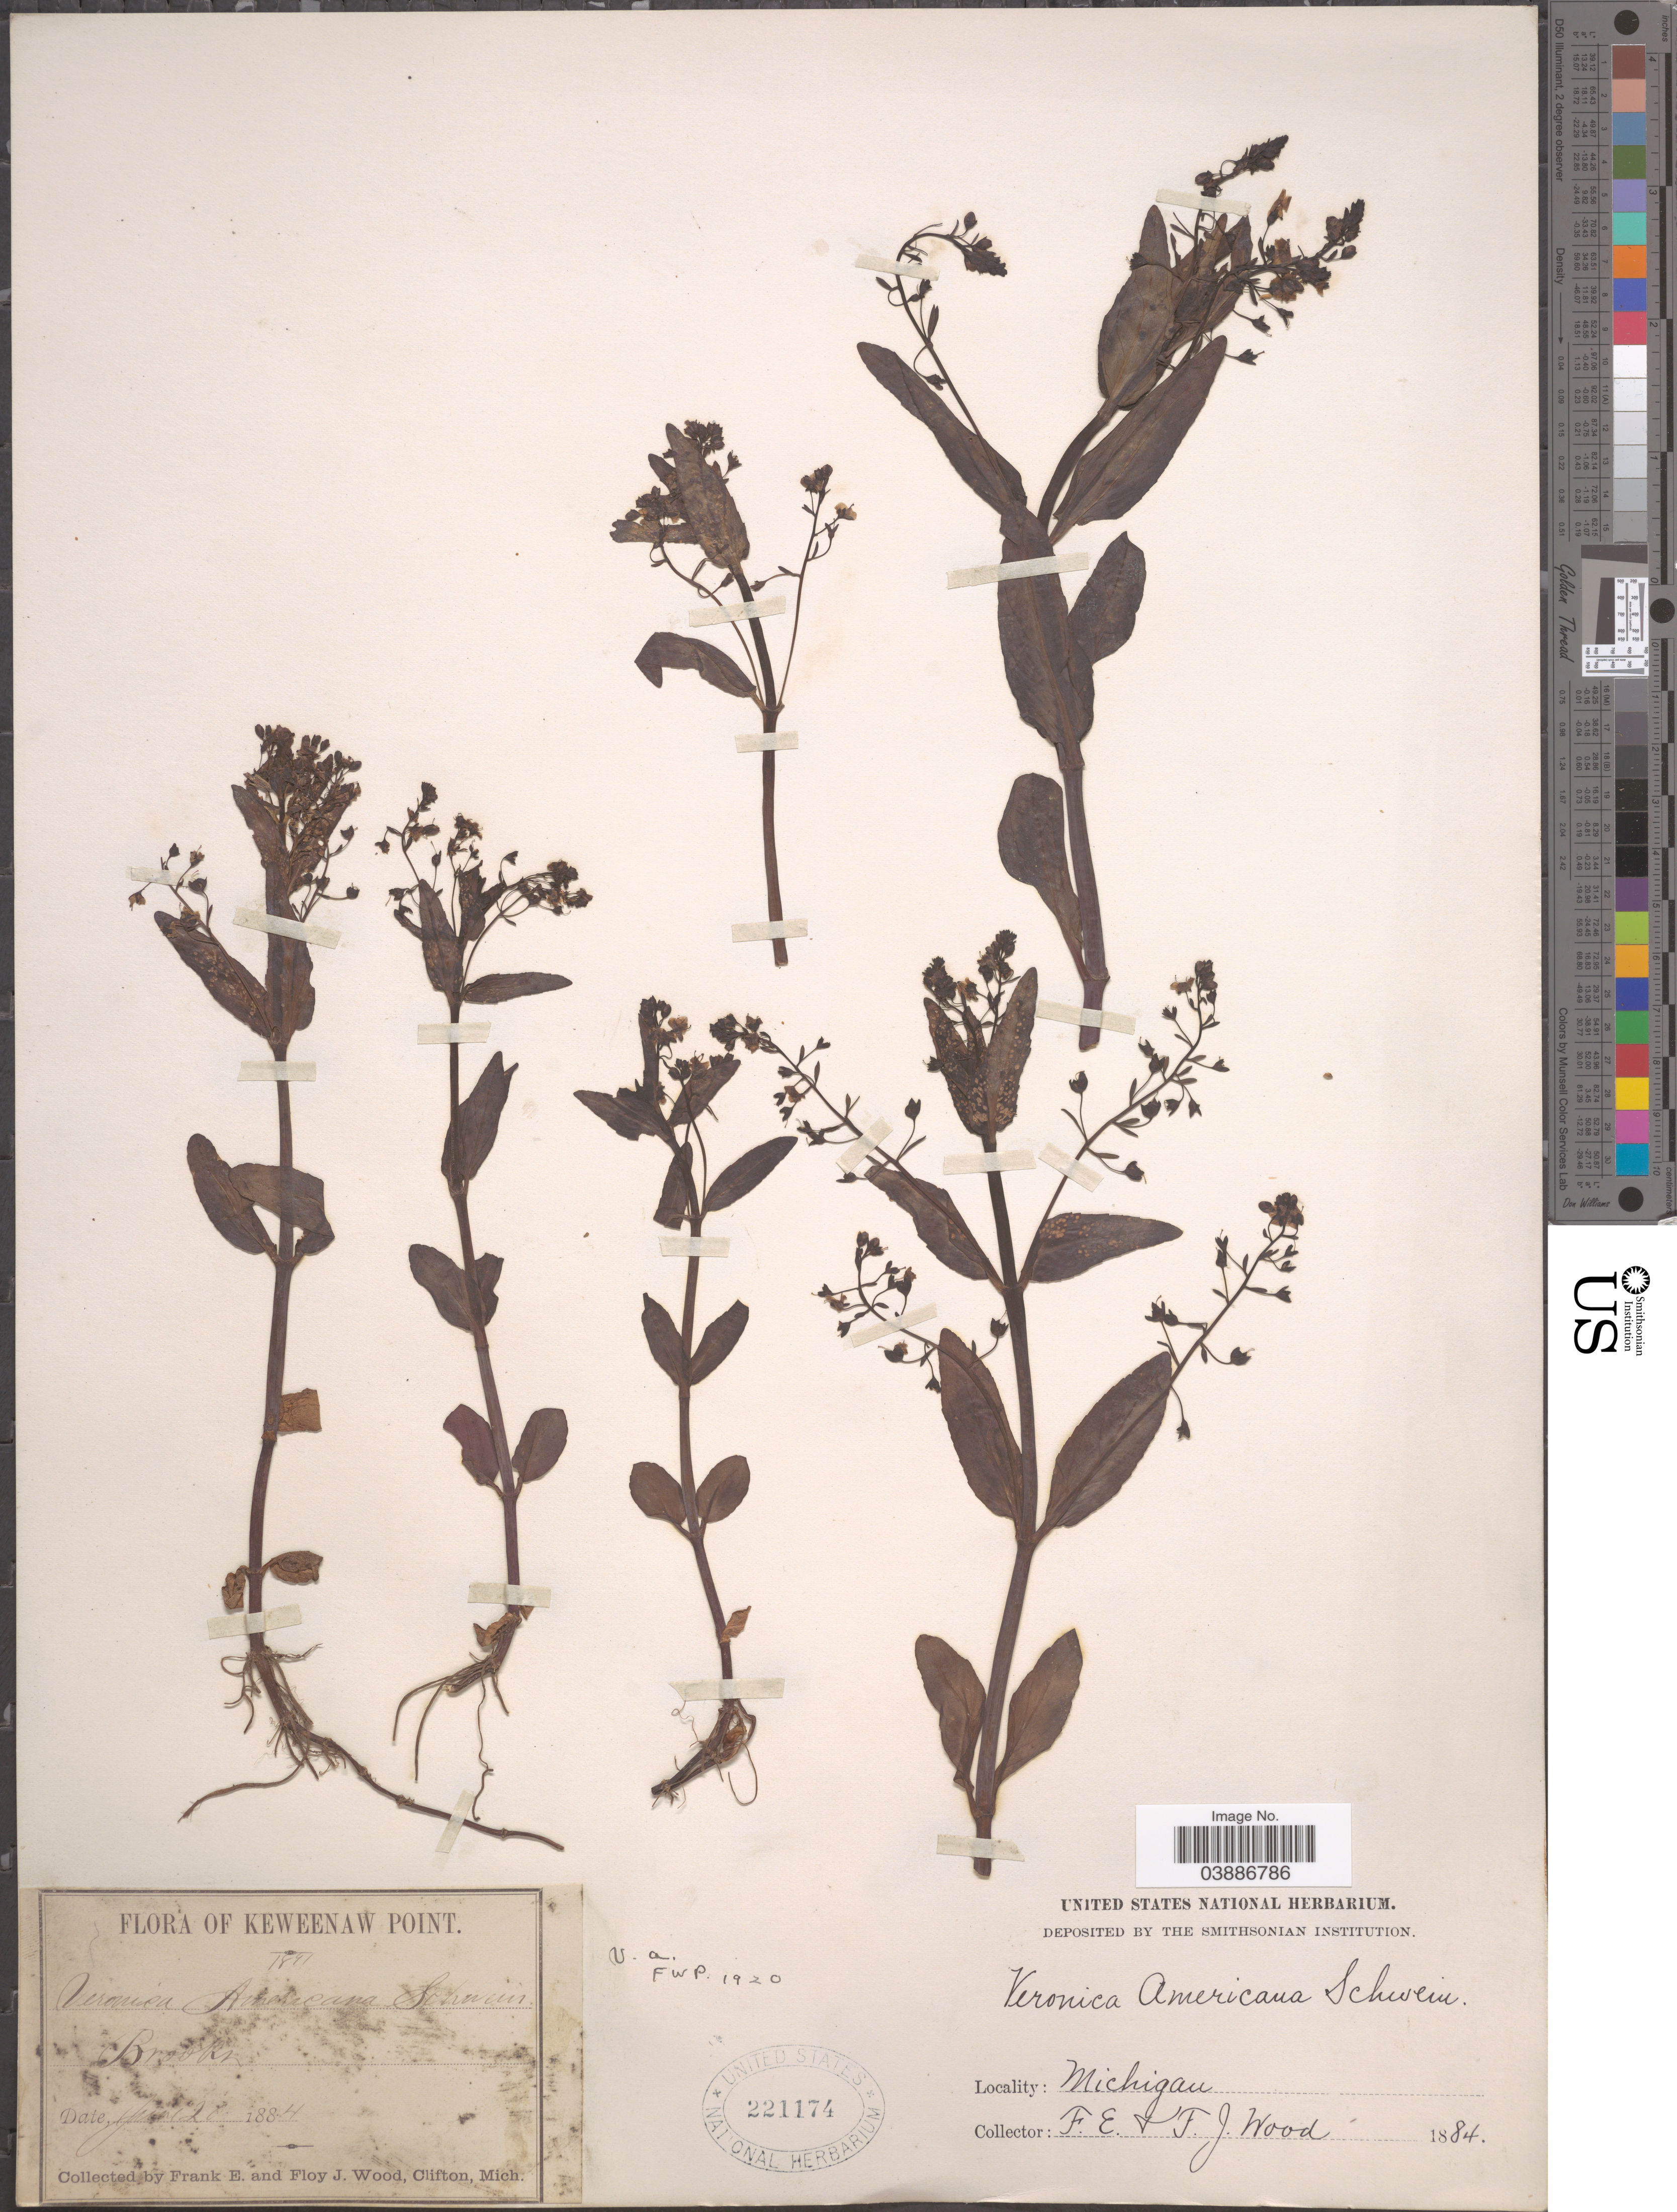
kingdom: Plantae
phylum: Tracheophyta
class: Magnoliopsida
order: Lamiales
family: Plantaginaceae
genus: Veronica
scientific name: Veronica americana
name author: Schwein. ex Benth.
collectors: F. Wood & F. Wood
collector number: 1841*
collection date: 1884-06-20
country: United States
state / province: Michigan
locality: Keweenaw Point.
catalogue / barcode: US 221174